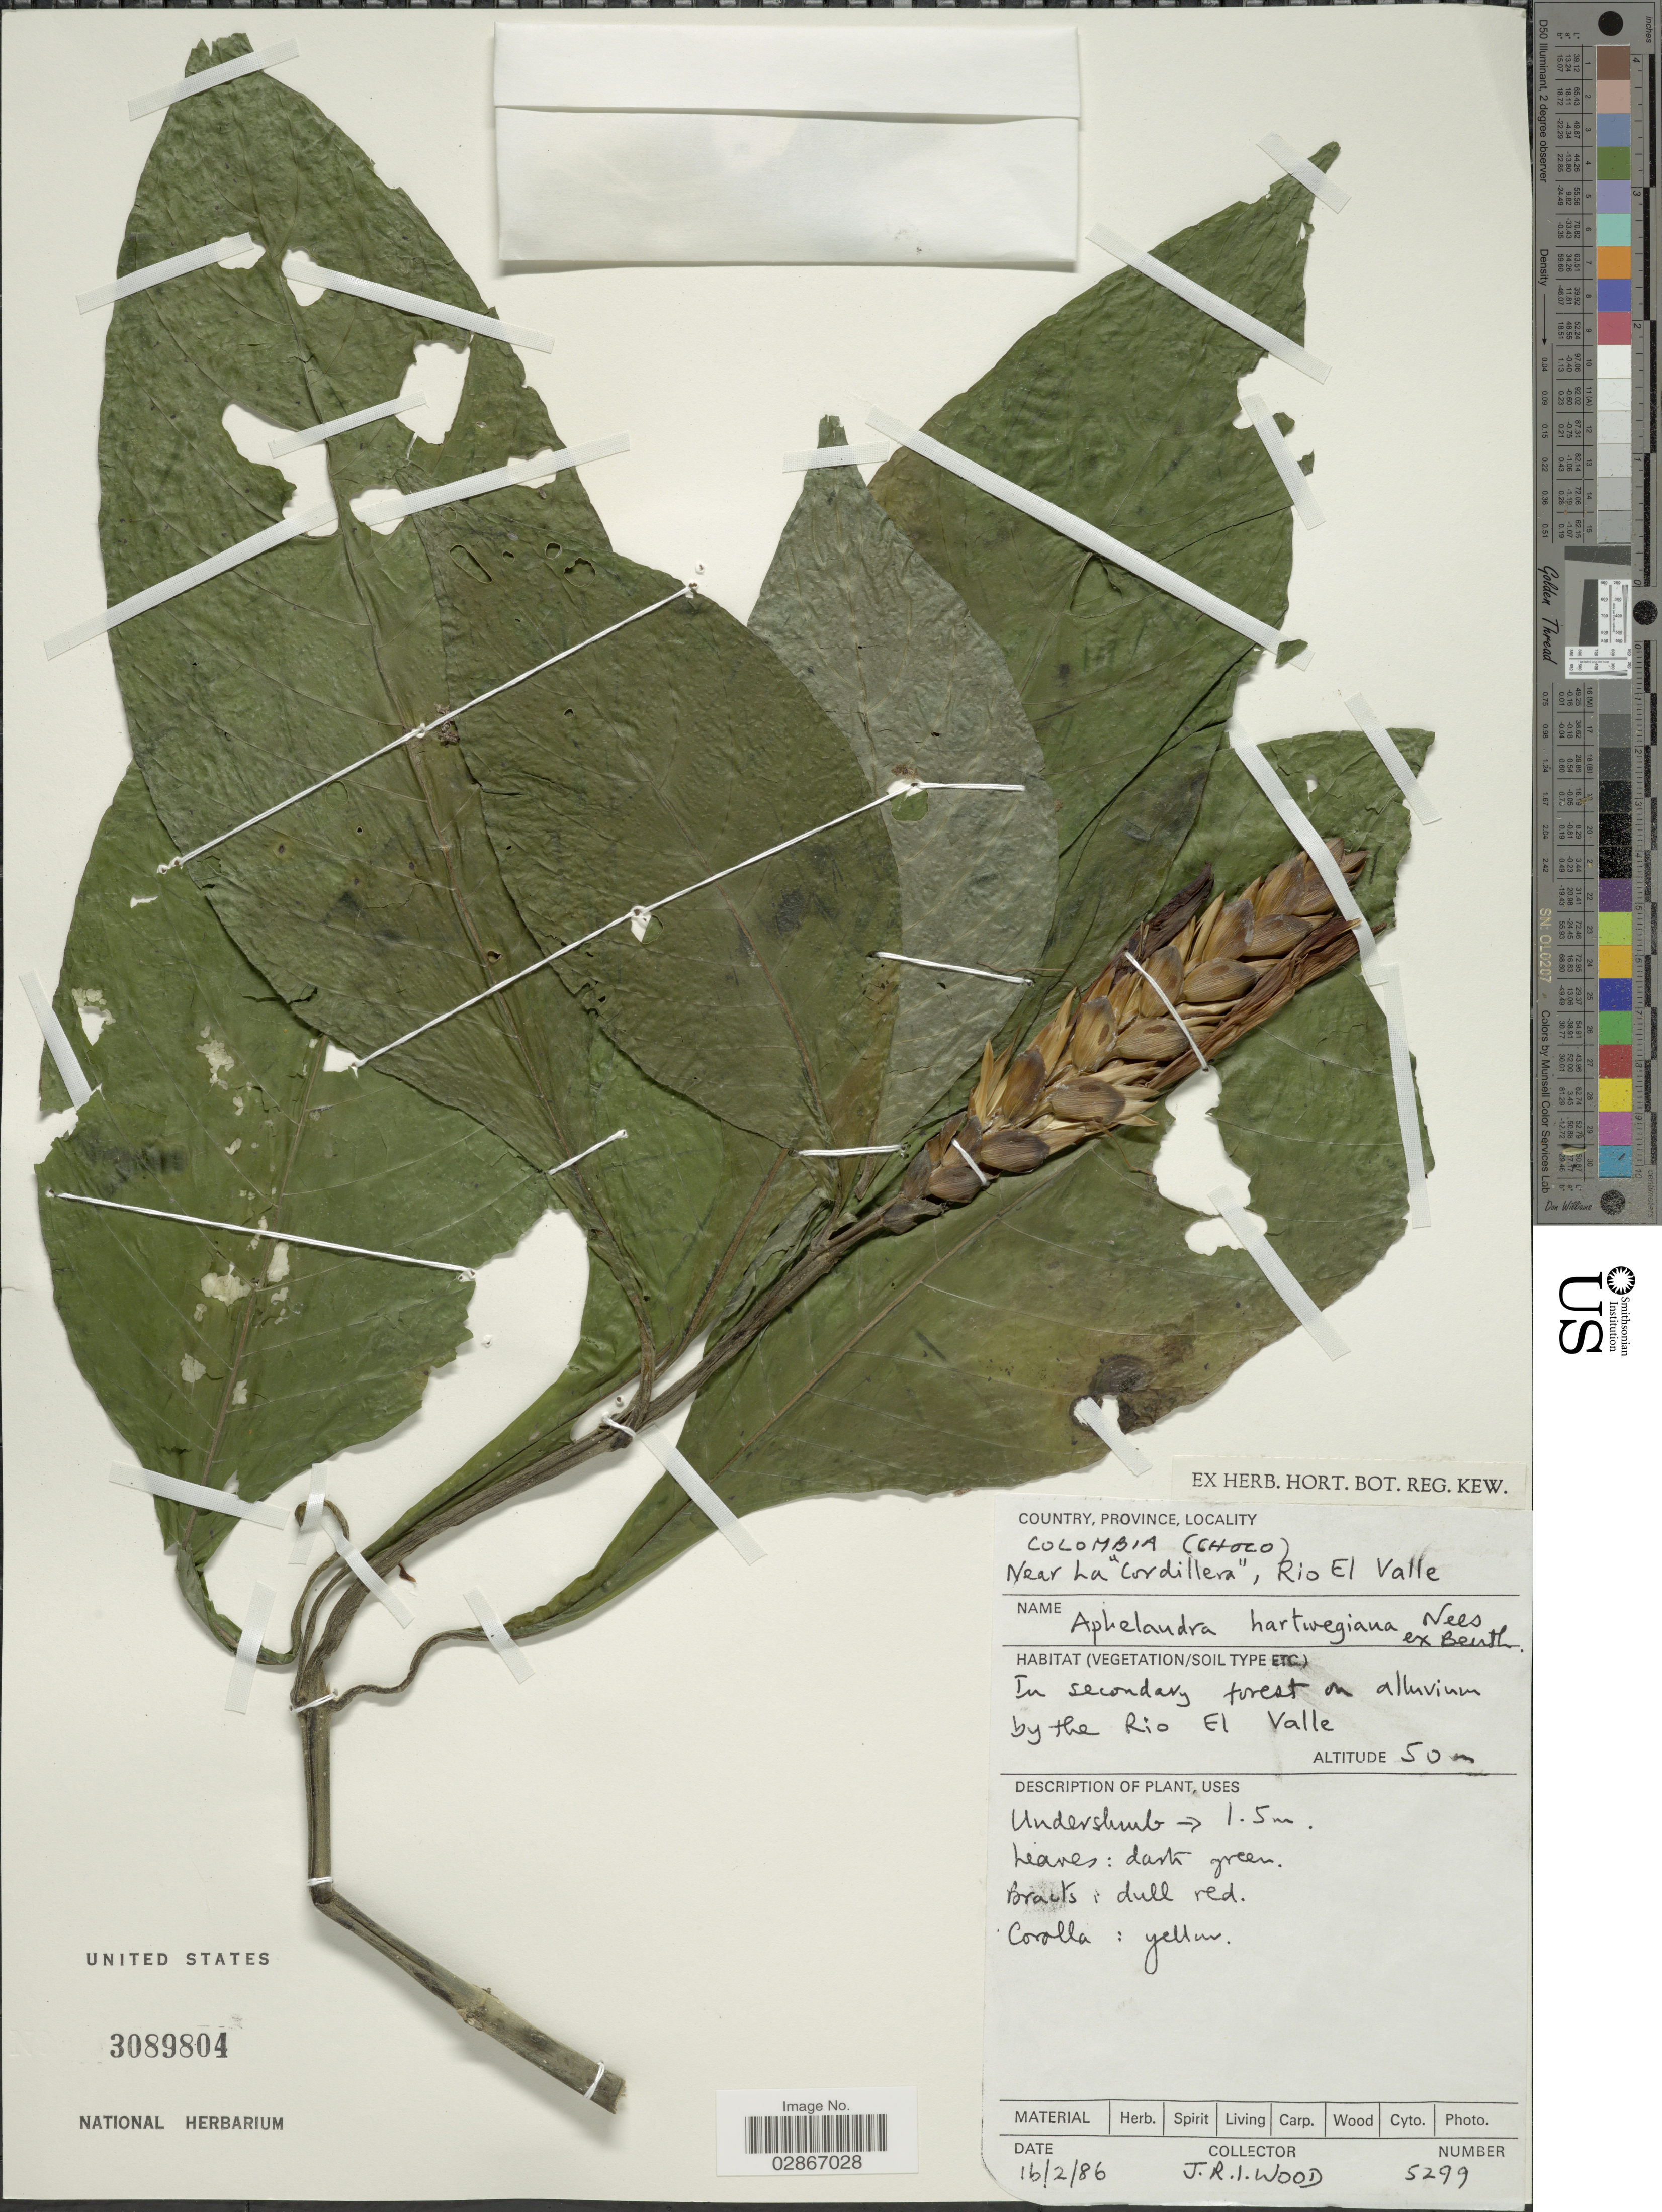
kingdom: Plantae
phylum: Tracheophyta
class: Magnoliopsida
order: Lamiales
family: Acanthaceae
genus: Aphelandra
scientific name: Aphelandra hartwegiana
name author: Nees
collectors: J. R. I. Wood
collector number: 5299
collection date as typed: Transcribed d/m/y: 16/2/86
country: Colombia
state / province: Chocó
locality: Near La "Cordillera", Rio El Valle. By the Rio El Valle.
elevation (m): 50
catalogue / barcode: US 3089804